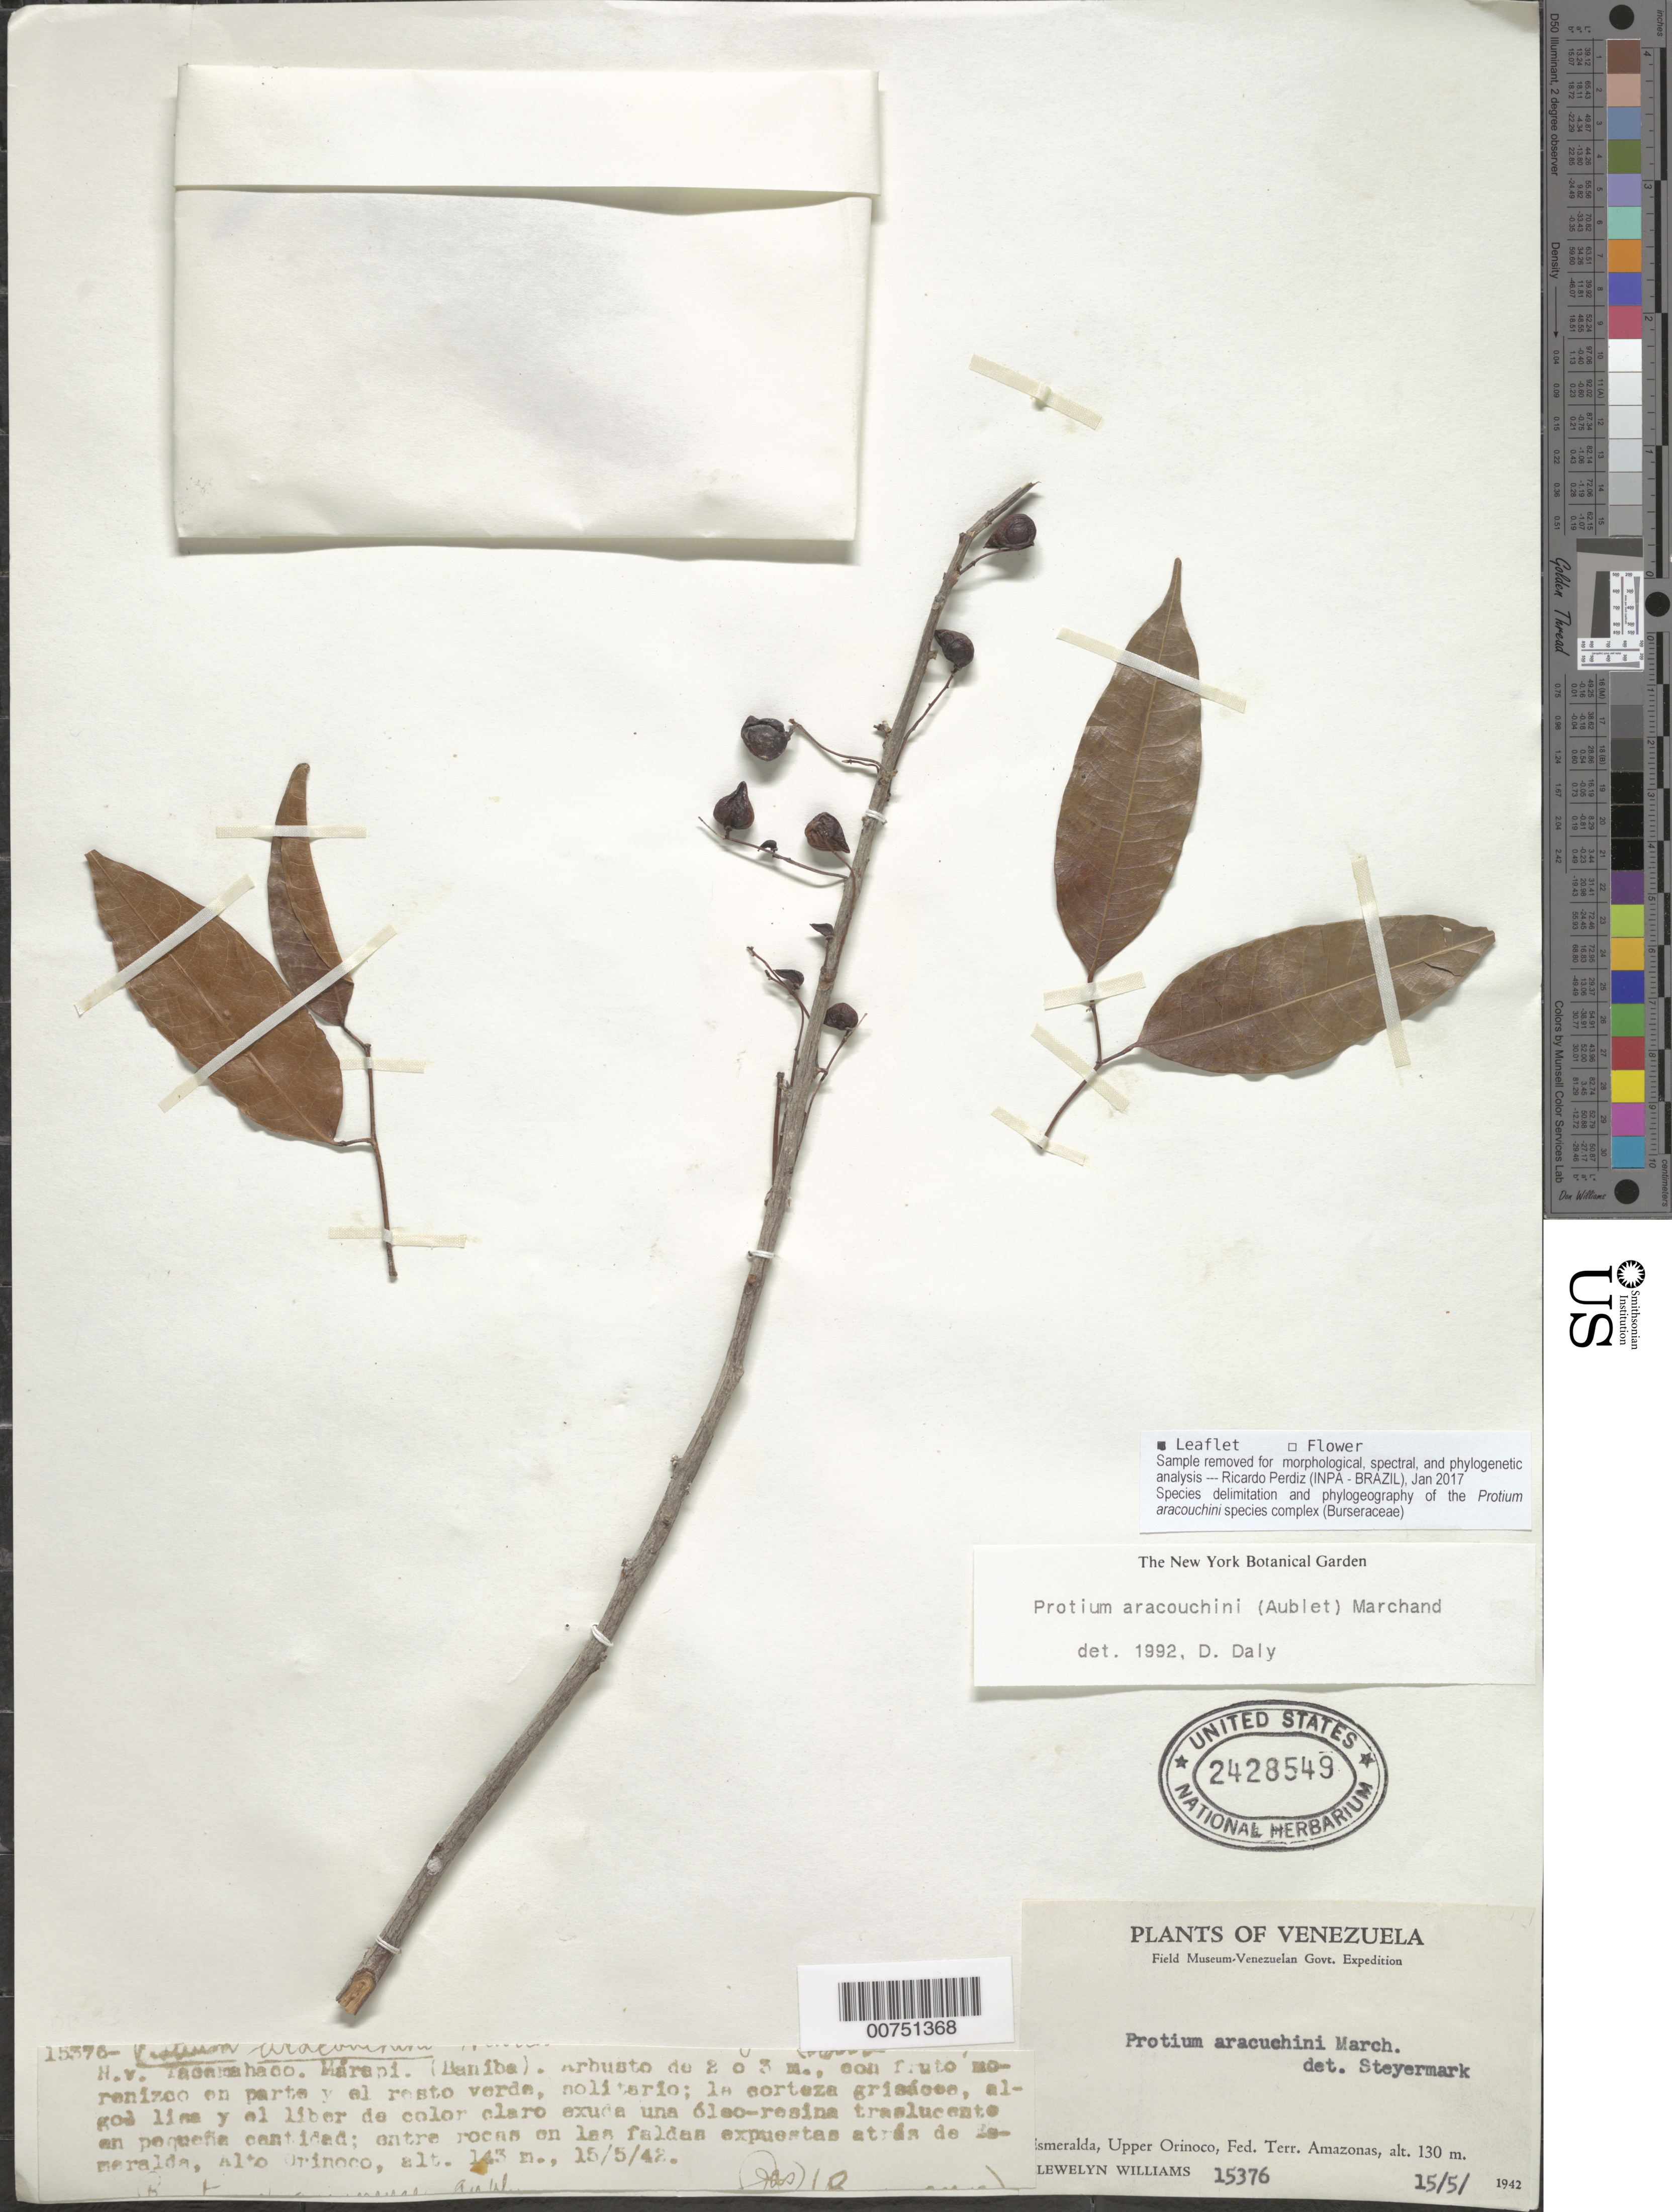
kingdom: Plantae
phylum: Tracheophyta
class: Magnoliopsida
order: Sapindales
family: Burseraceae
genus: Protium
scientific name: Protium aracouchini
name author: (Aubl.) Marchand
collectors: Ll. Williams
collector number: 15376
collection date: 1942-05-15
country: Venezuela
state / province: Amazonas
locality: Atrás de Esmeralda, Alto Orinoco. Upper Orinoco, Fed. Terr. of Amazonas.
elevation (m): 130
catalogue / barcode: US 2428549